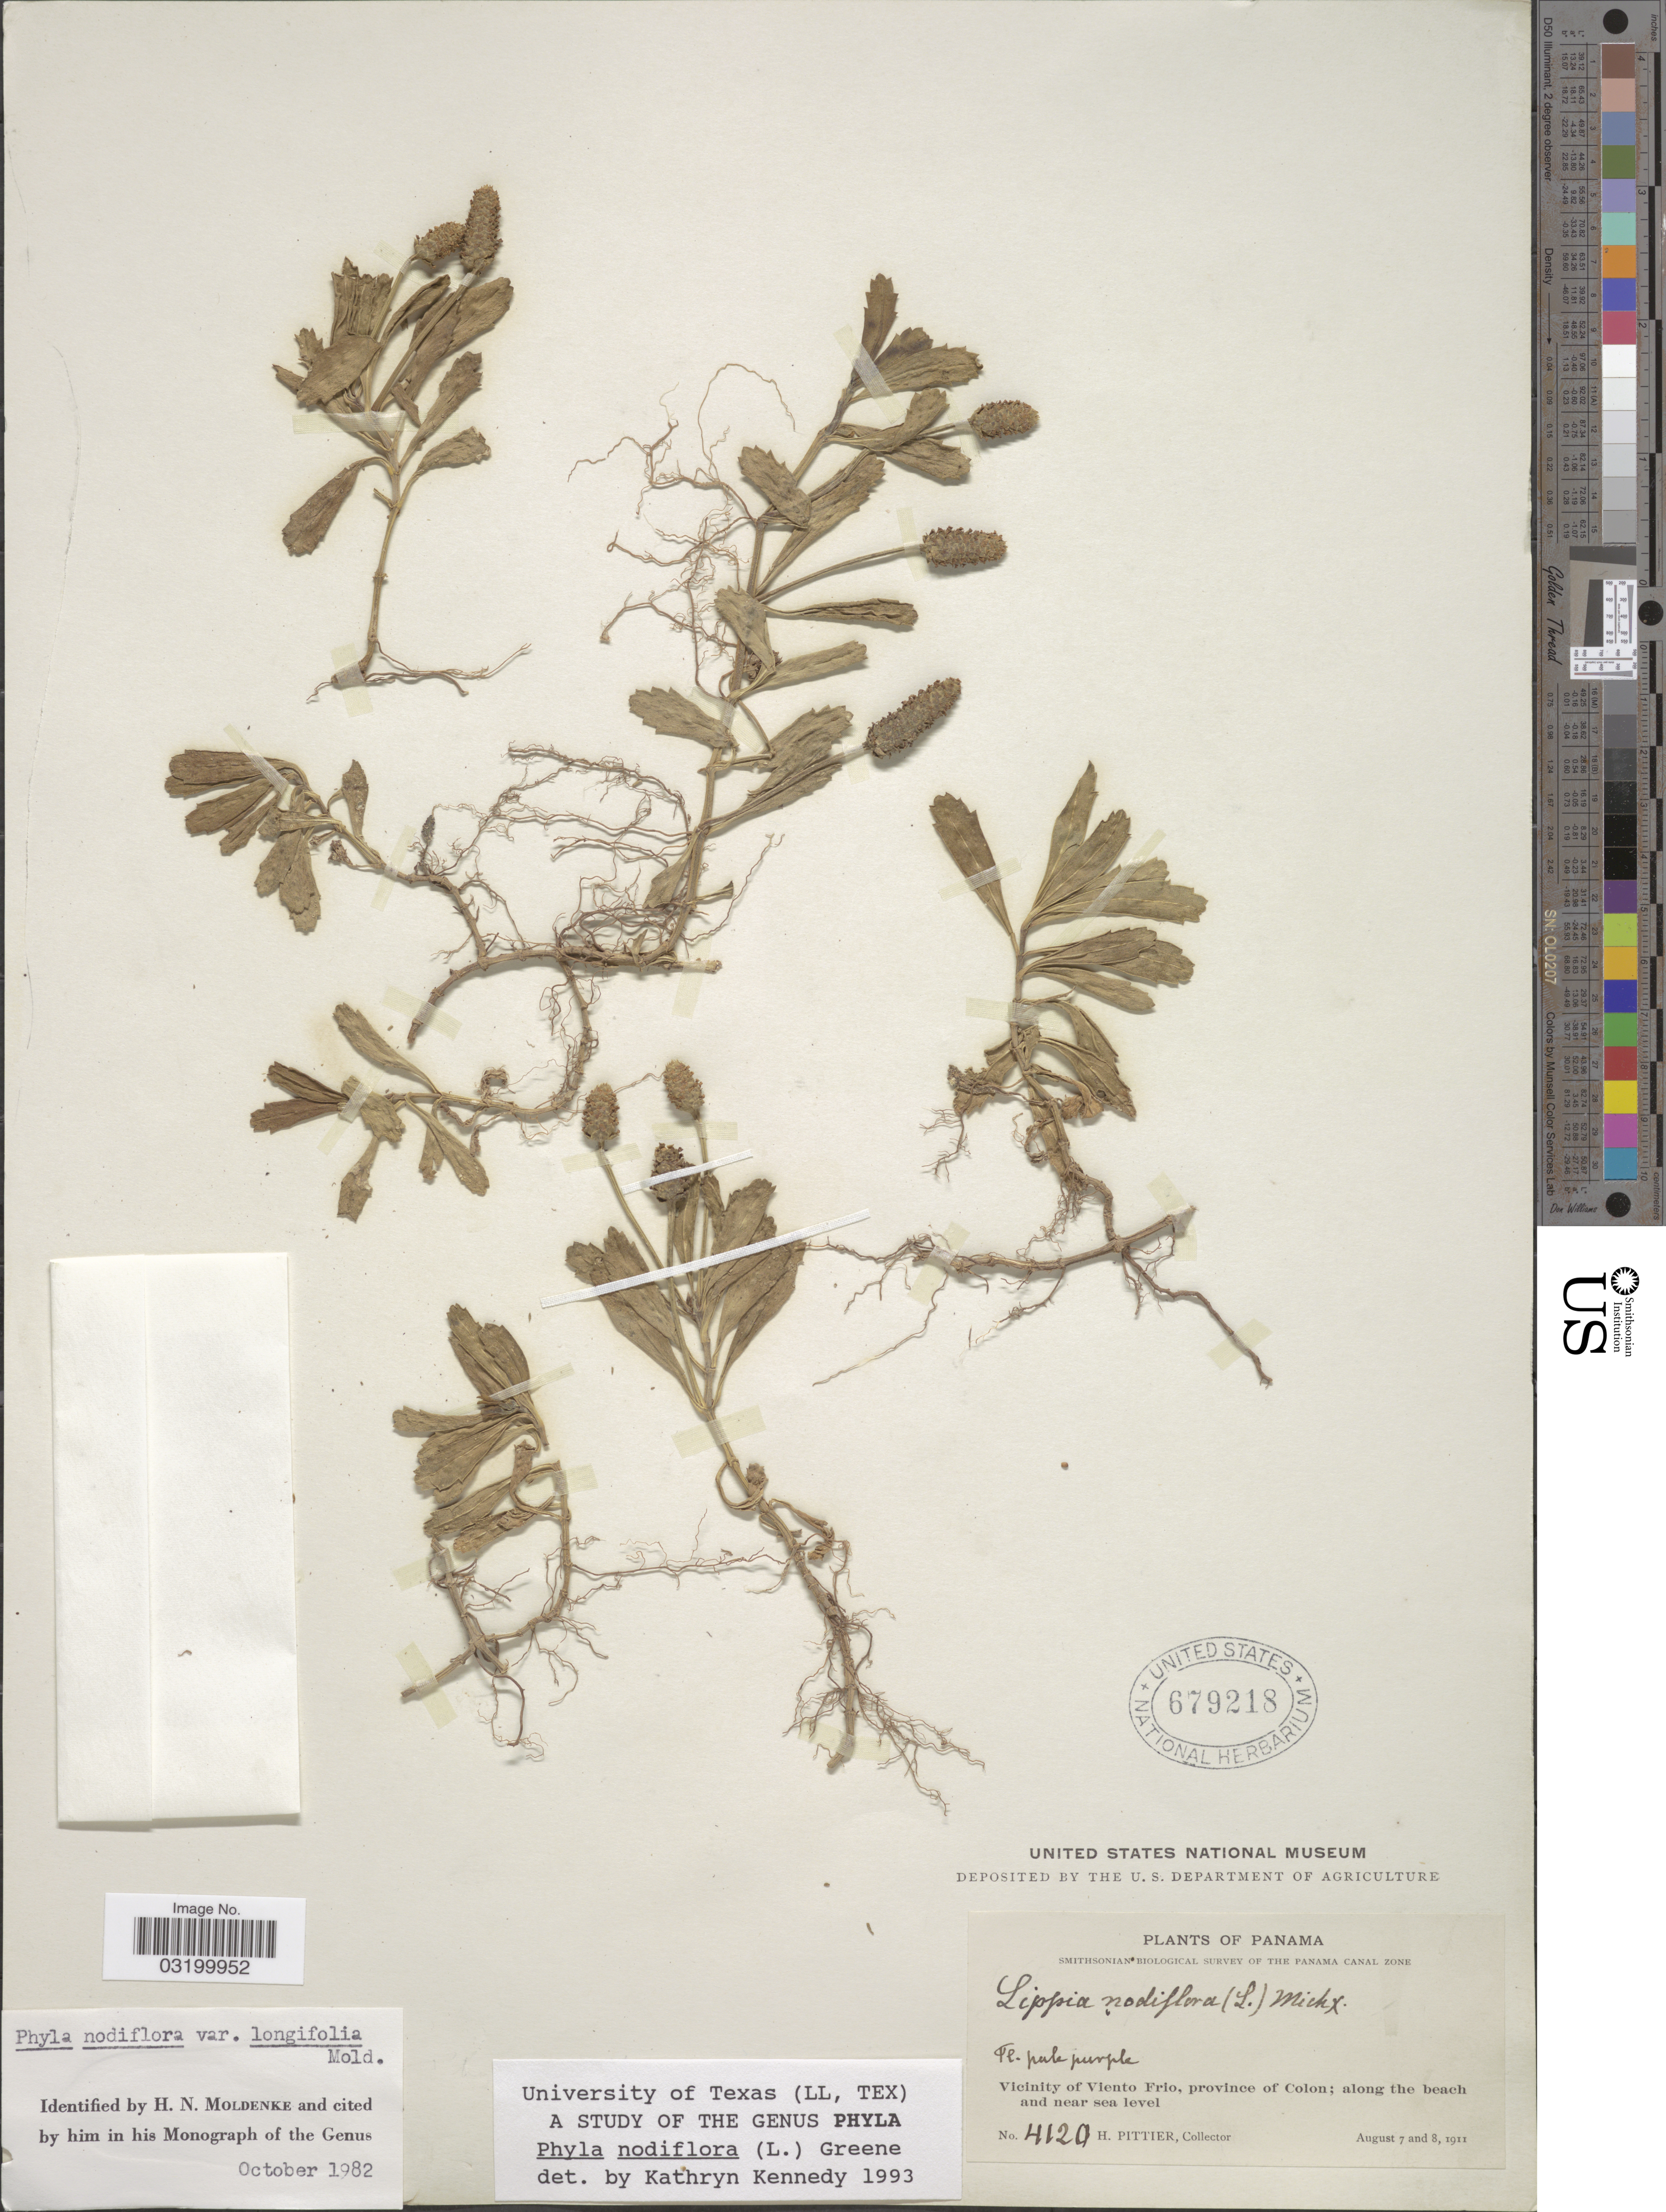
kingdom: Plantae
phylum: Tracheophyta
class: Magnoliopsida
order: Lamiales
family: Verbenaceae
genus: Phyla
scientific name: Phyla nodiflora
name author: (L.) Greene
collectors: H. F. Pittier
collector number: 4120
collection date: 1911-08-07/1911-08-08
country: Panama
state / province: Colón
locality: Vicinity of Viento Frio, province of Colon.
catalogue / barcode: US 679218